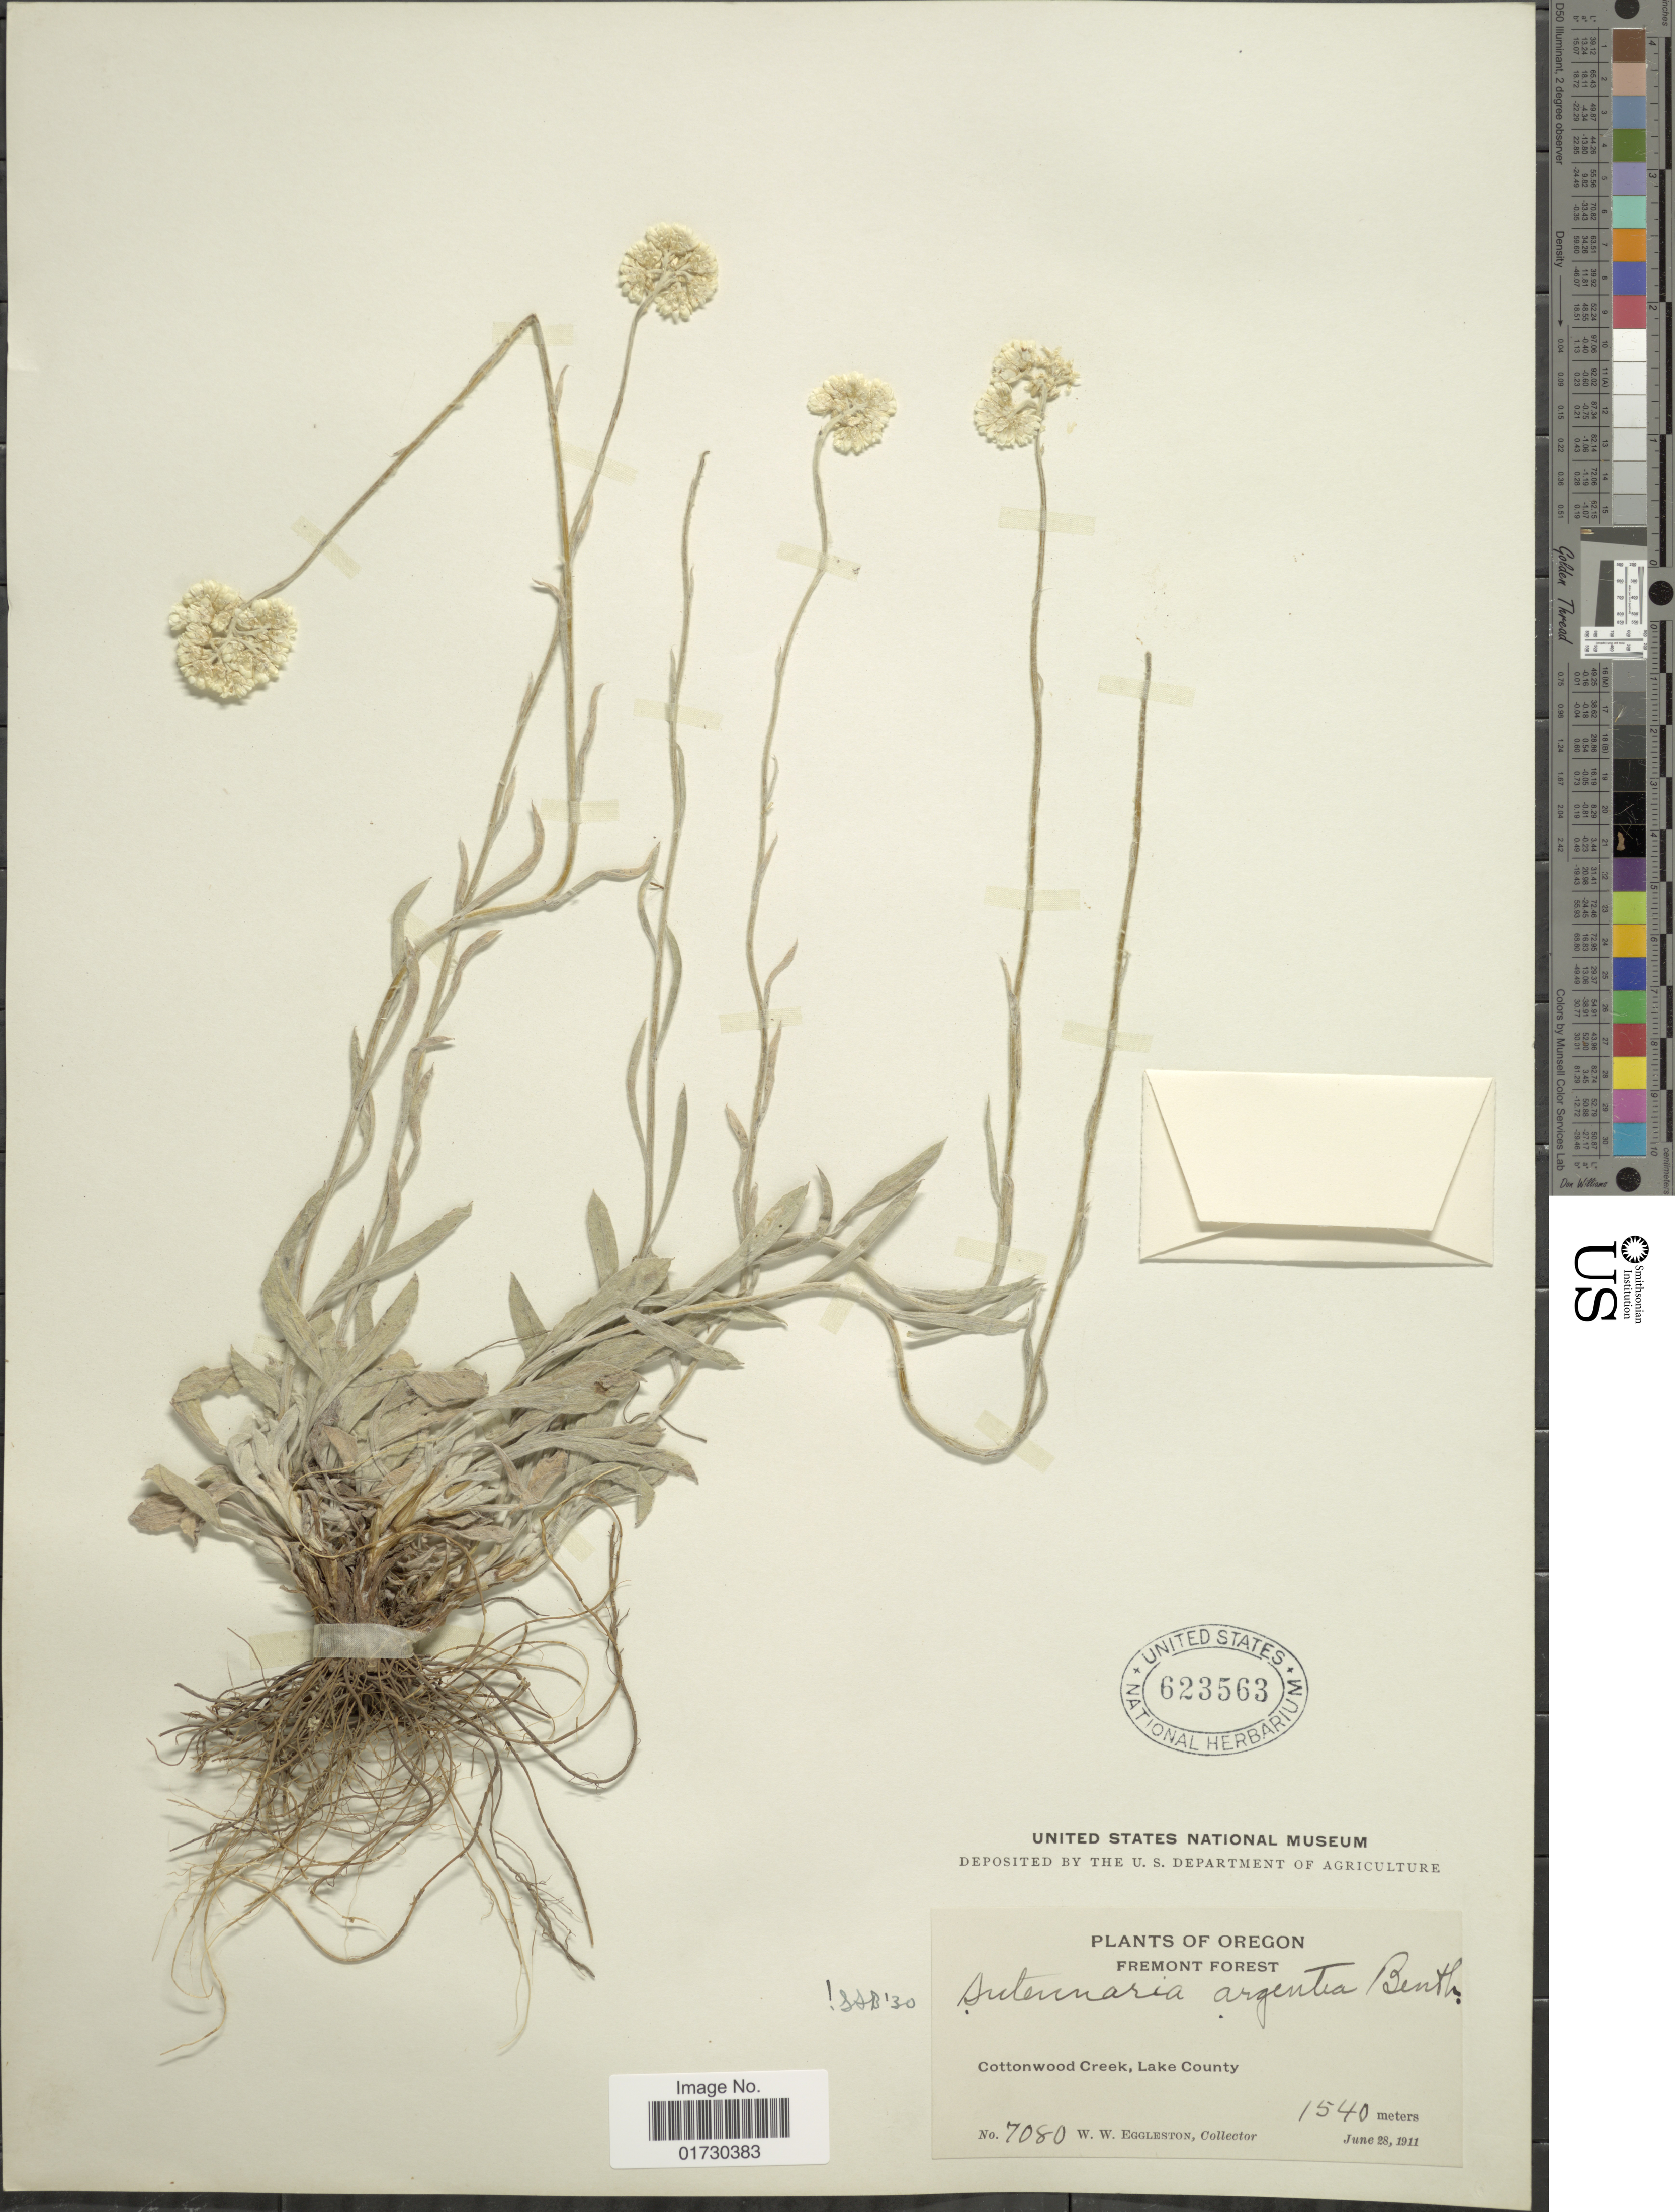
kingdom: Plantae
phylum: Tracheophyta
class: Magnoliopsida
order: Asterales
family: Asteraceae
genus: Antennaria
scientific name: Antennaria argentea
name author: Benth.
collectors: W. W. Eggleston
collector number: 7080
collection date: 1911-06-28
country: United States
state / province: Oregon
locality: Fremont Forest, Cottonwood Creek, Lake County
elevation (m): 1540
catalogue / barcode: US 623563